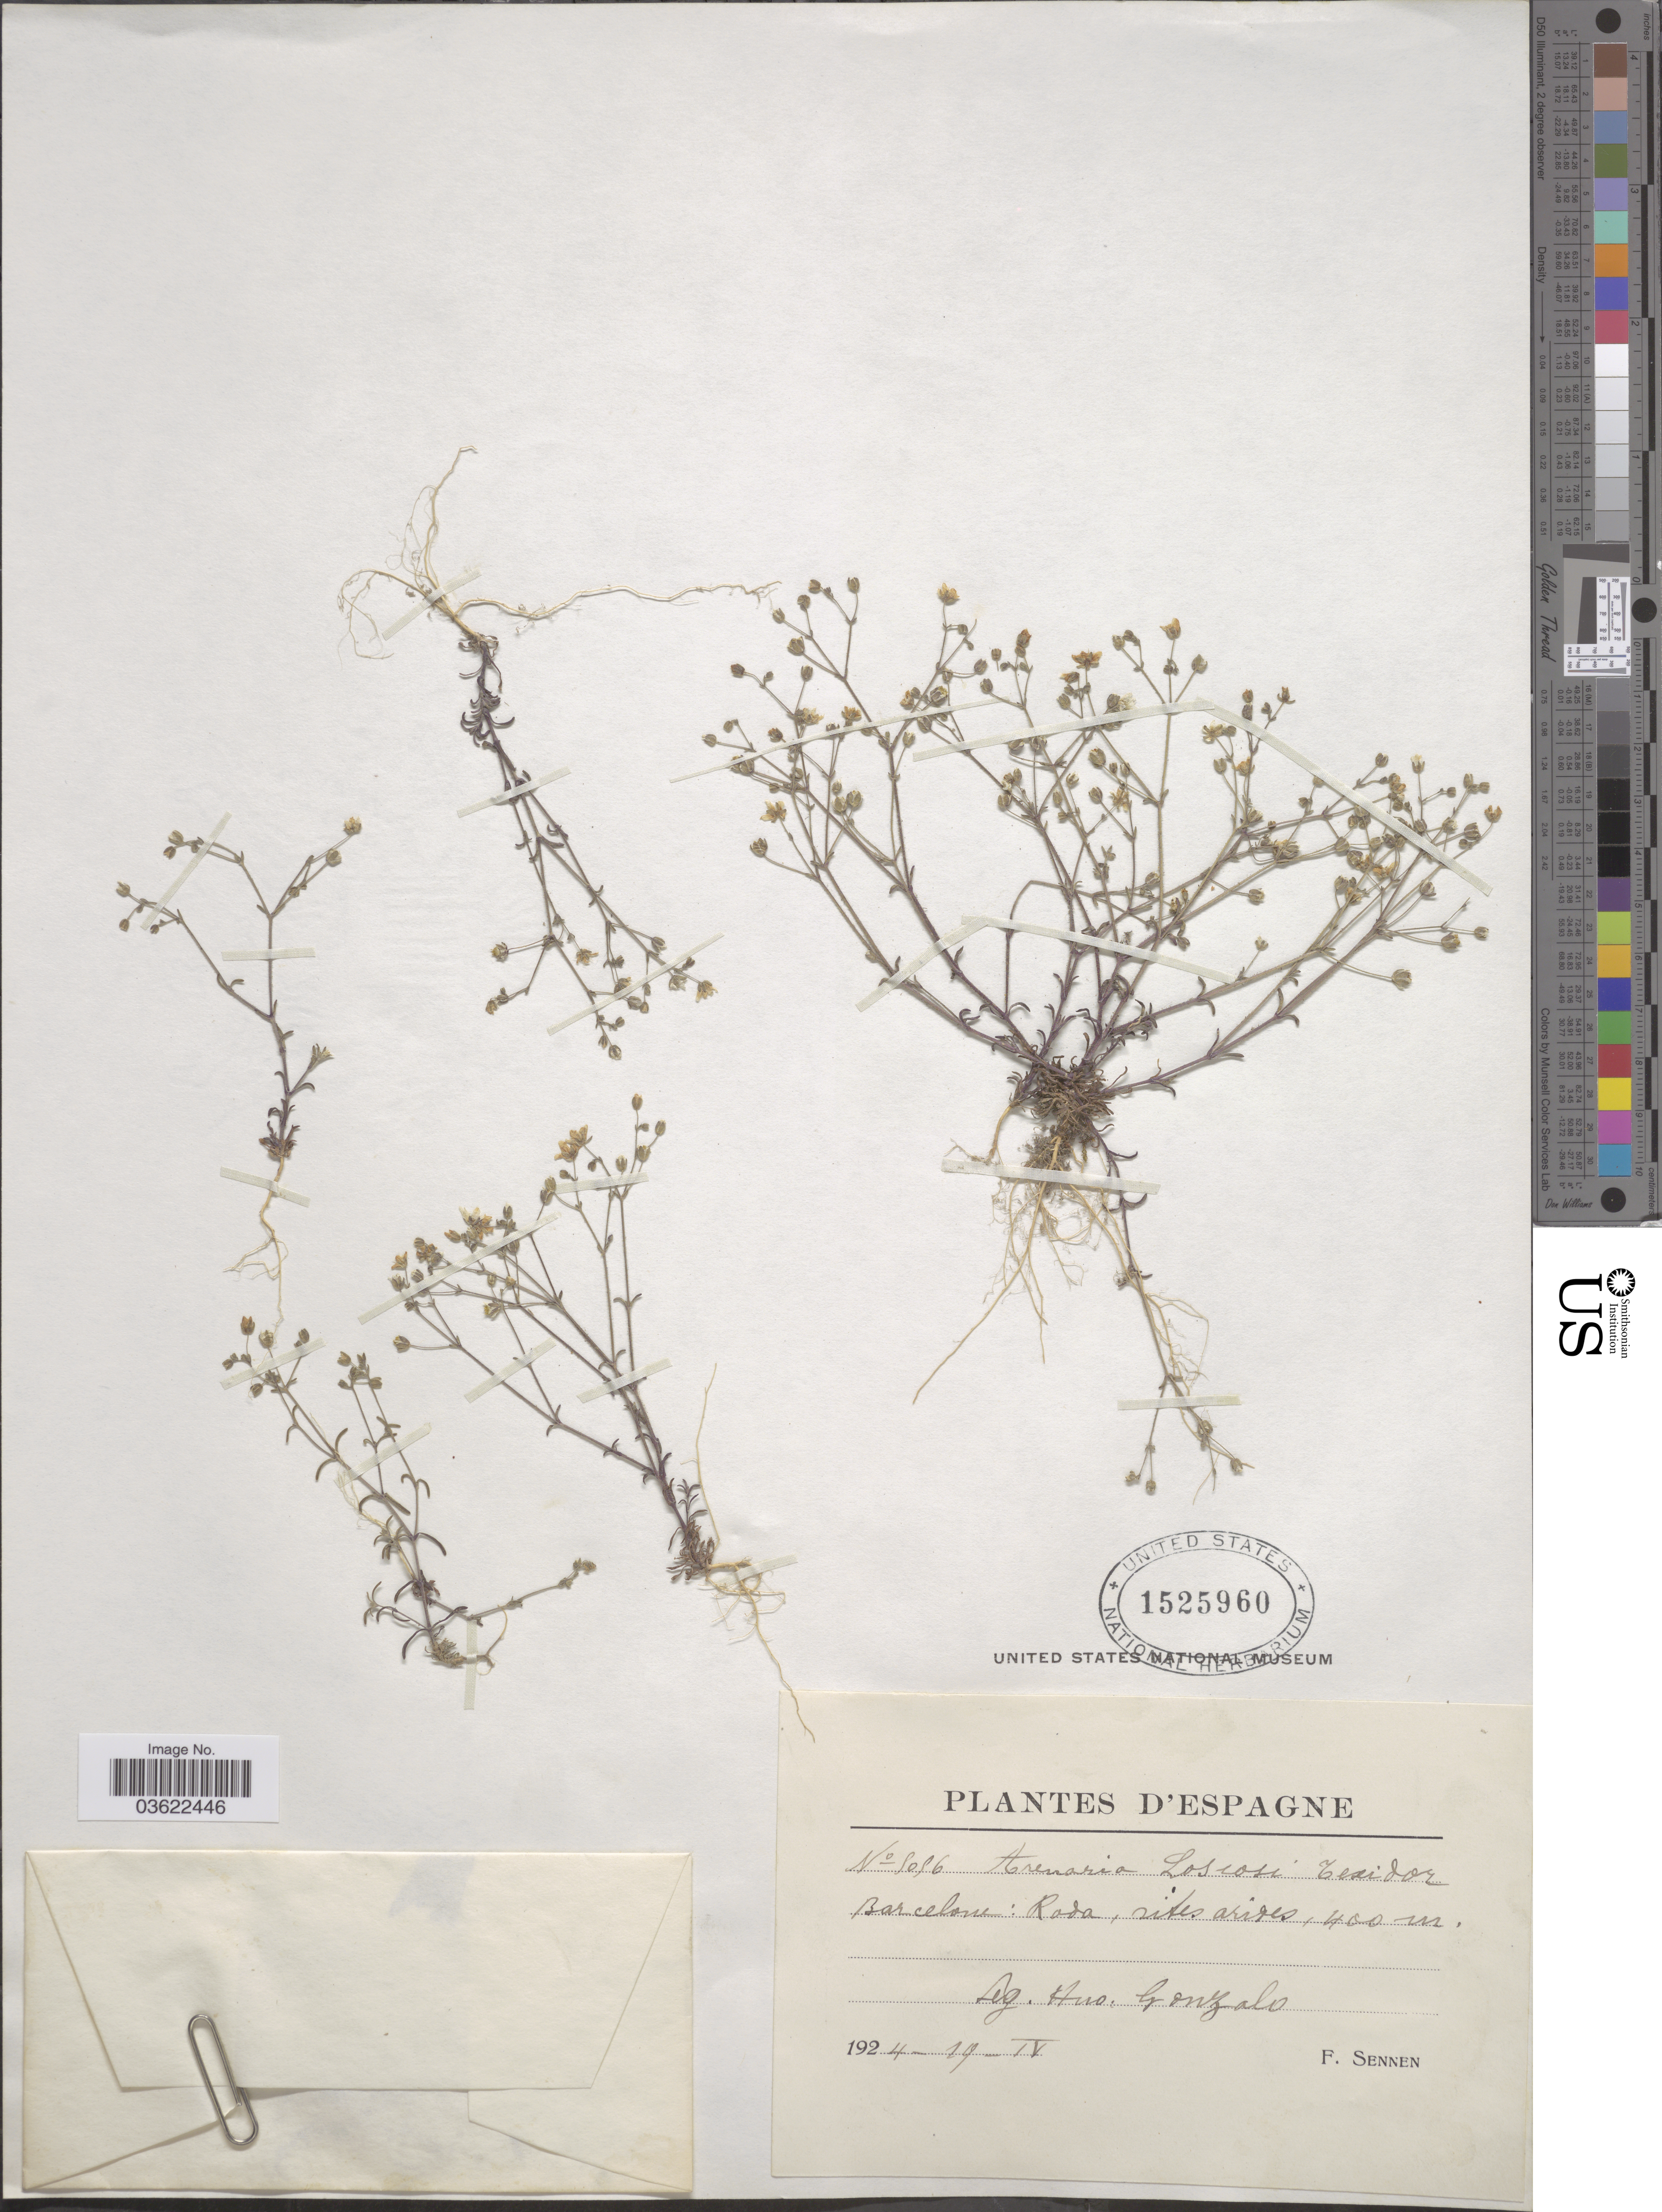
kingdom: Plantae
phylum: Tracheophyta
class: Magnoliopsida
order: Caryophyllales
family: Caryophyllaceae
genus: Arenaria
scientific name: Arenaria loscosii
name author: Texidor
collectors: H. Gonzalo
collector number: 5056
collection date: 1924-04-19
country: Spain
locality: Espagne. Barcelone: Roda, sites arides.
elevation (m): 400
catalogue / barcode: US 1525960